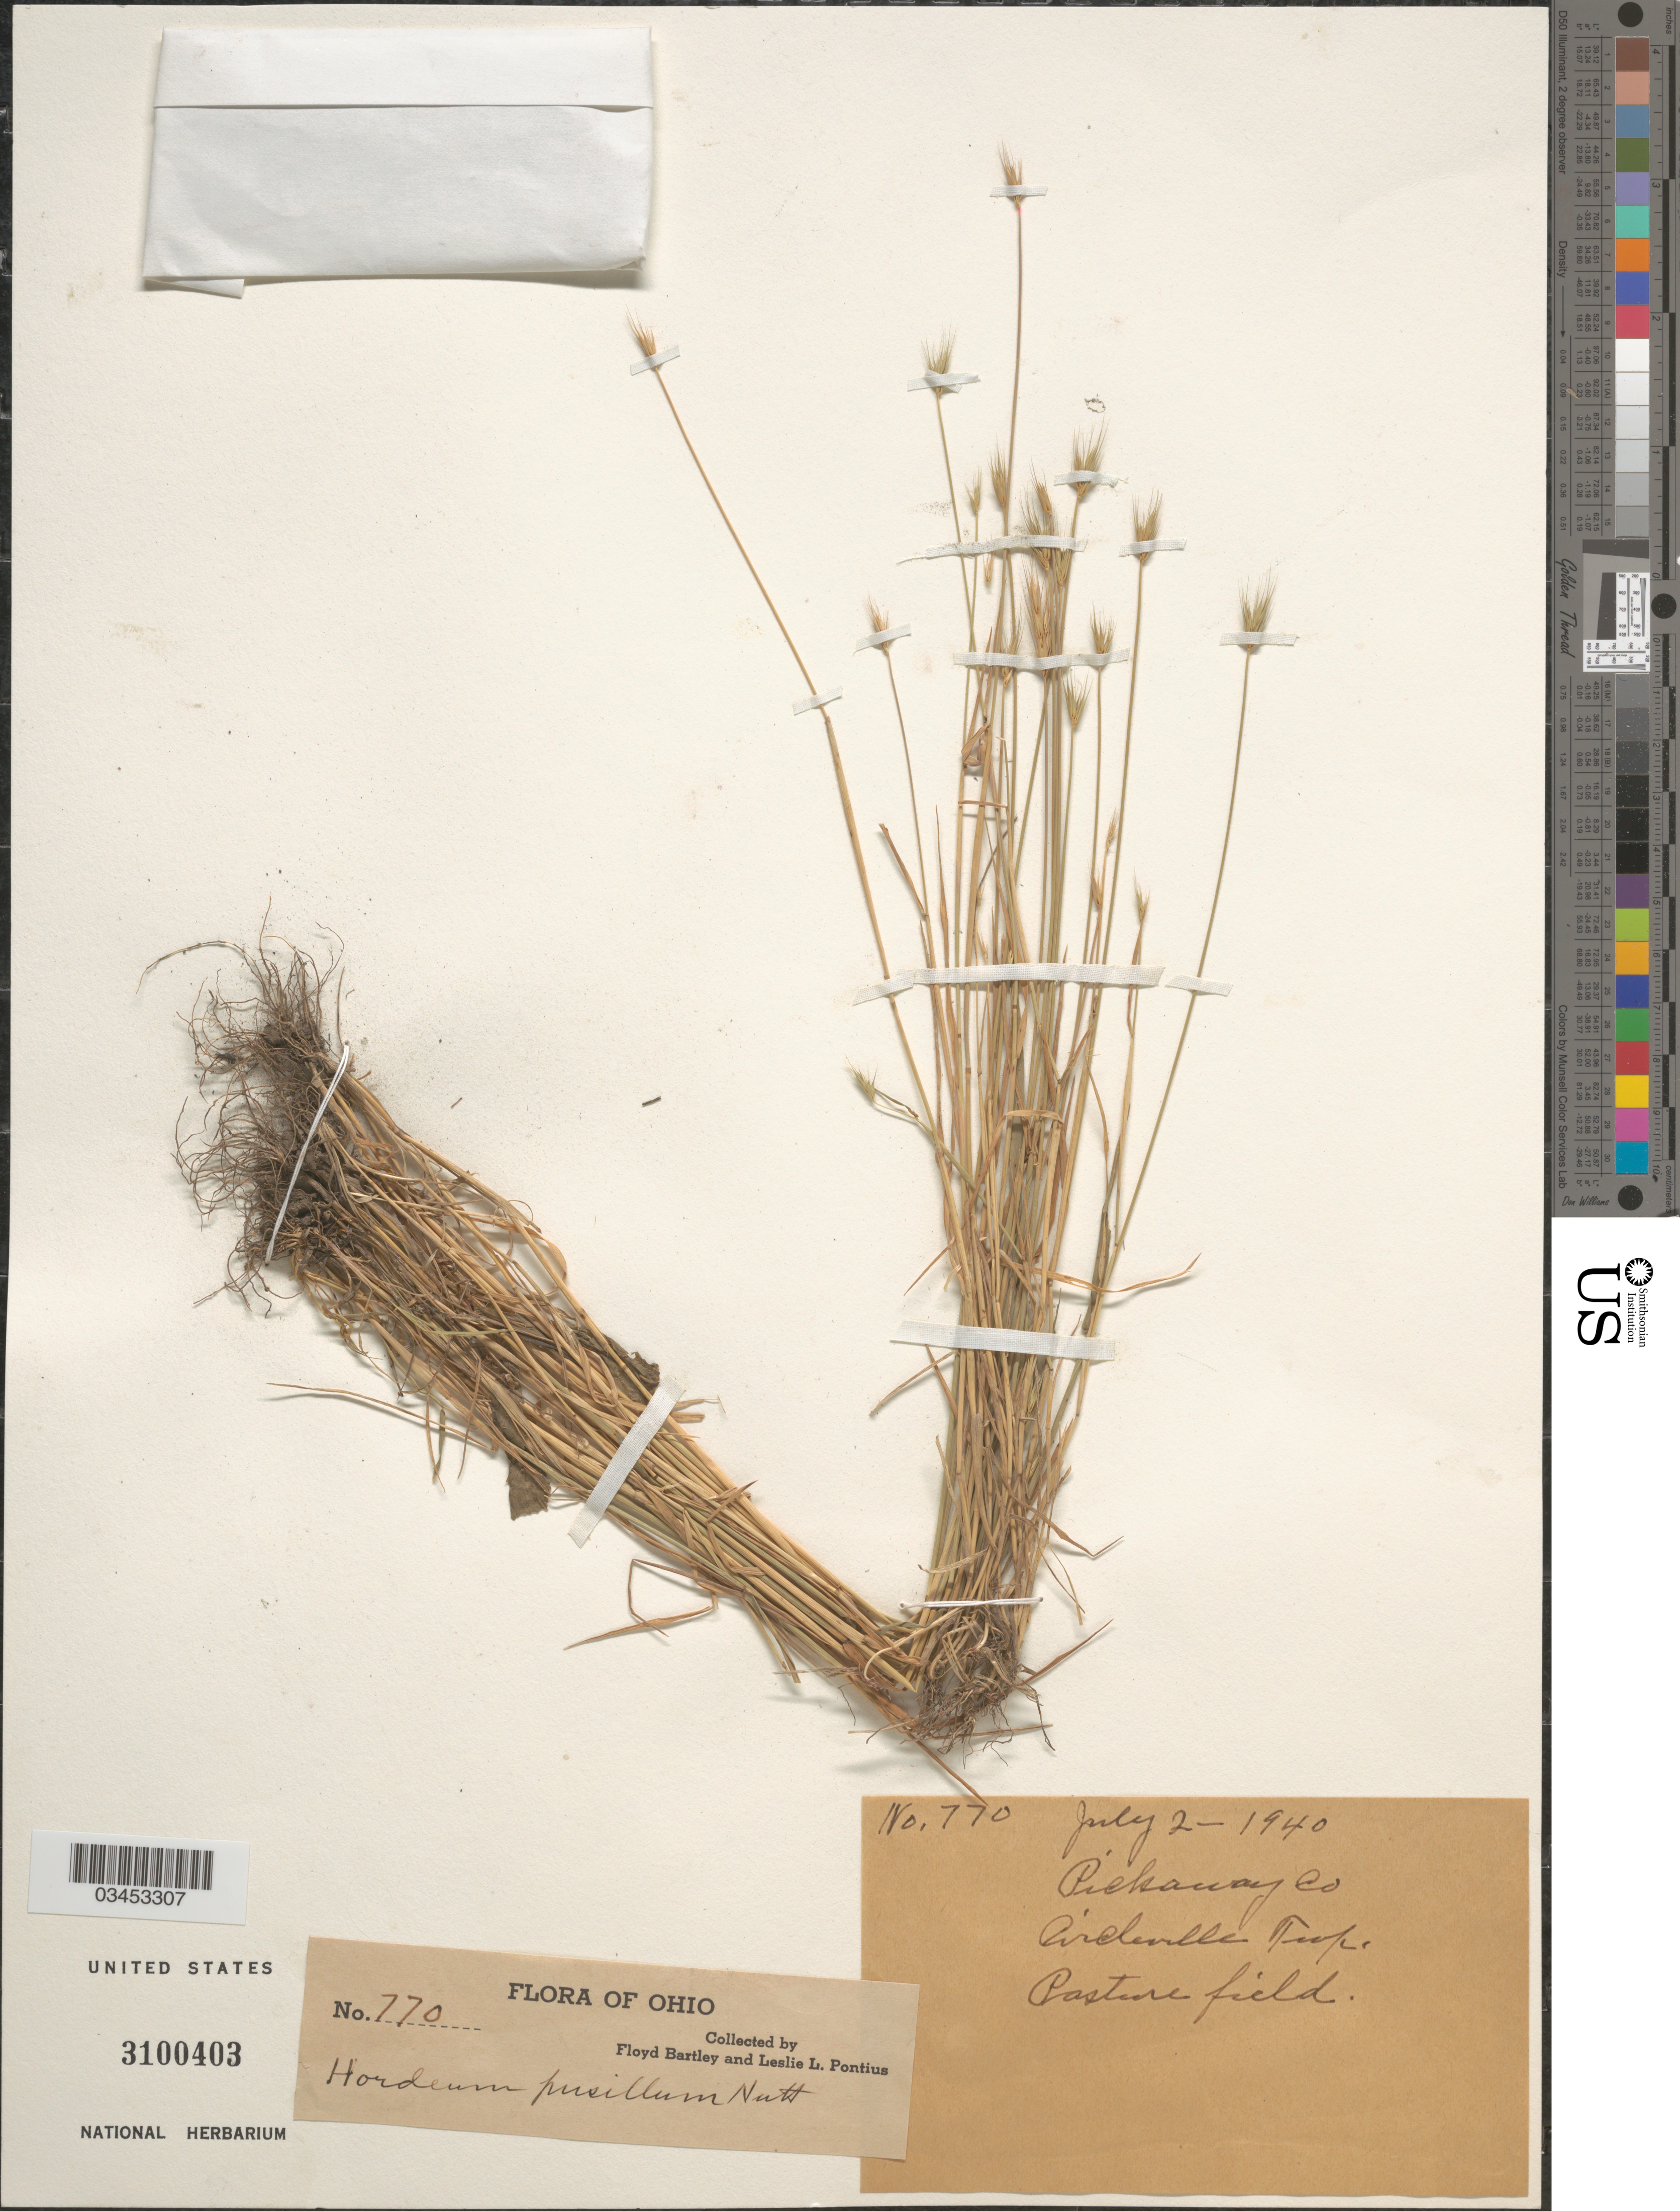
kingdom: Plantae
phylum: Tracheophyta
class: Liliopsida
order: Poales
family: Poaceae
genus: Hordeum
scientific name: Hordeum pusillum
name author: Nutt.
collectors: F. Bartley & L. Pontius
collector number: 770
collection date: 1940-07-02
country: United States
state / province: Ohio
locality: Pickaway Co. Birchville Twp. Pasture field.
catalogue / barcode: US 3100403